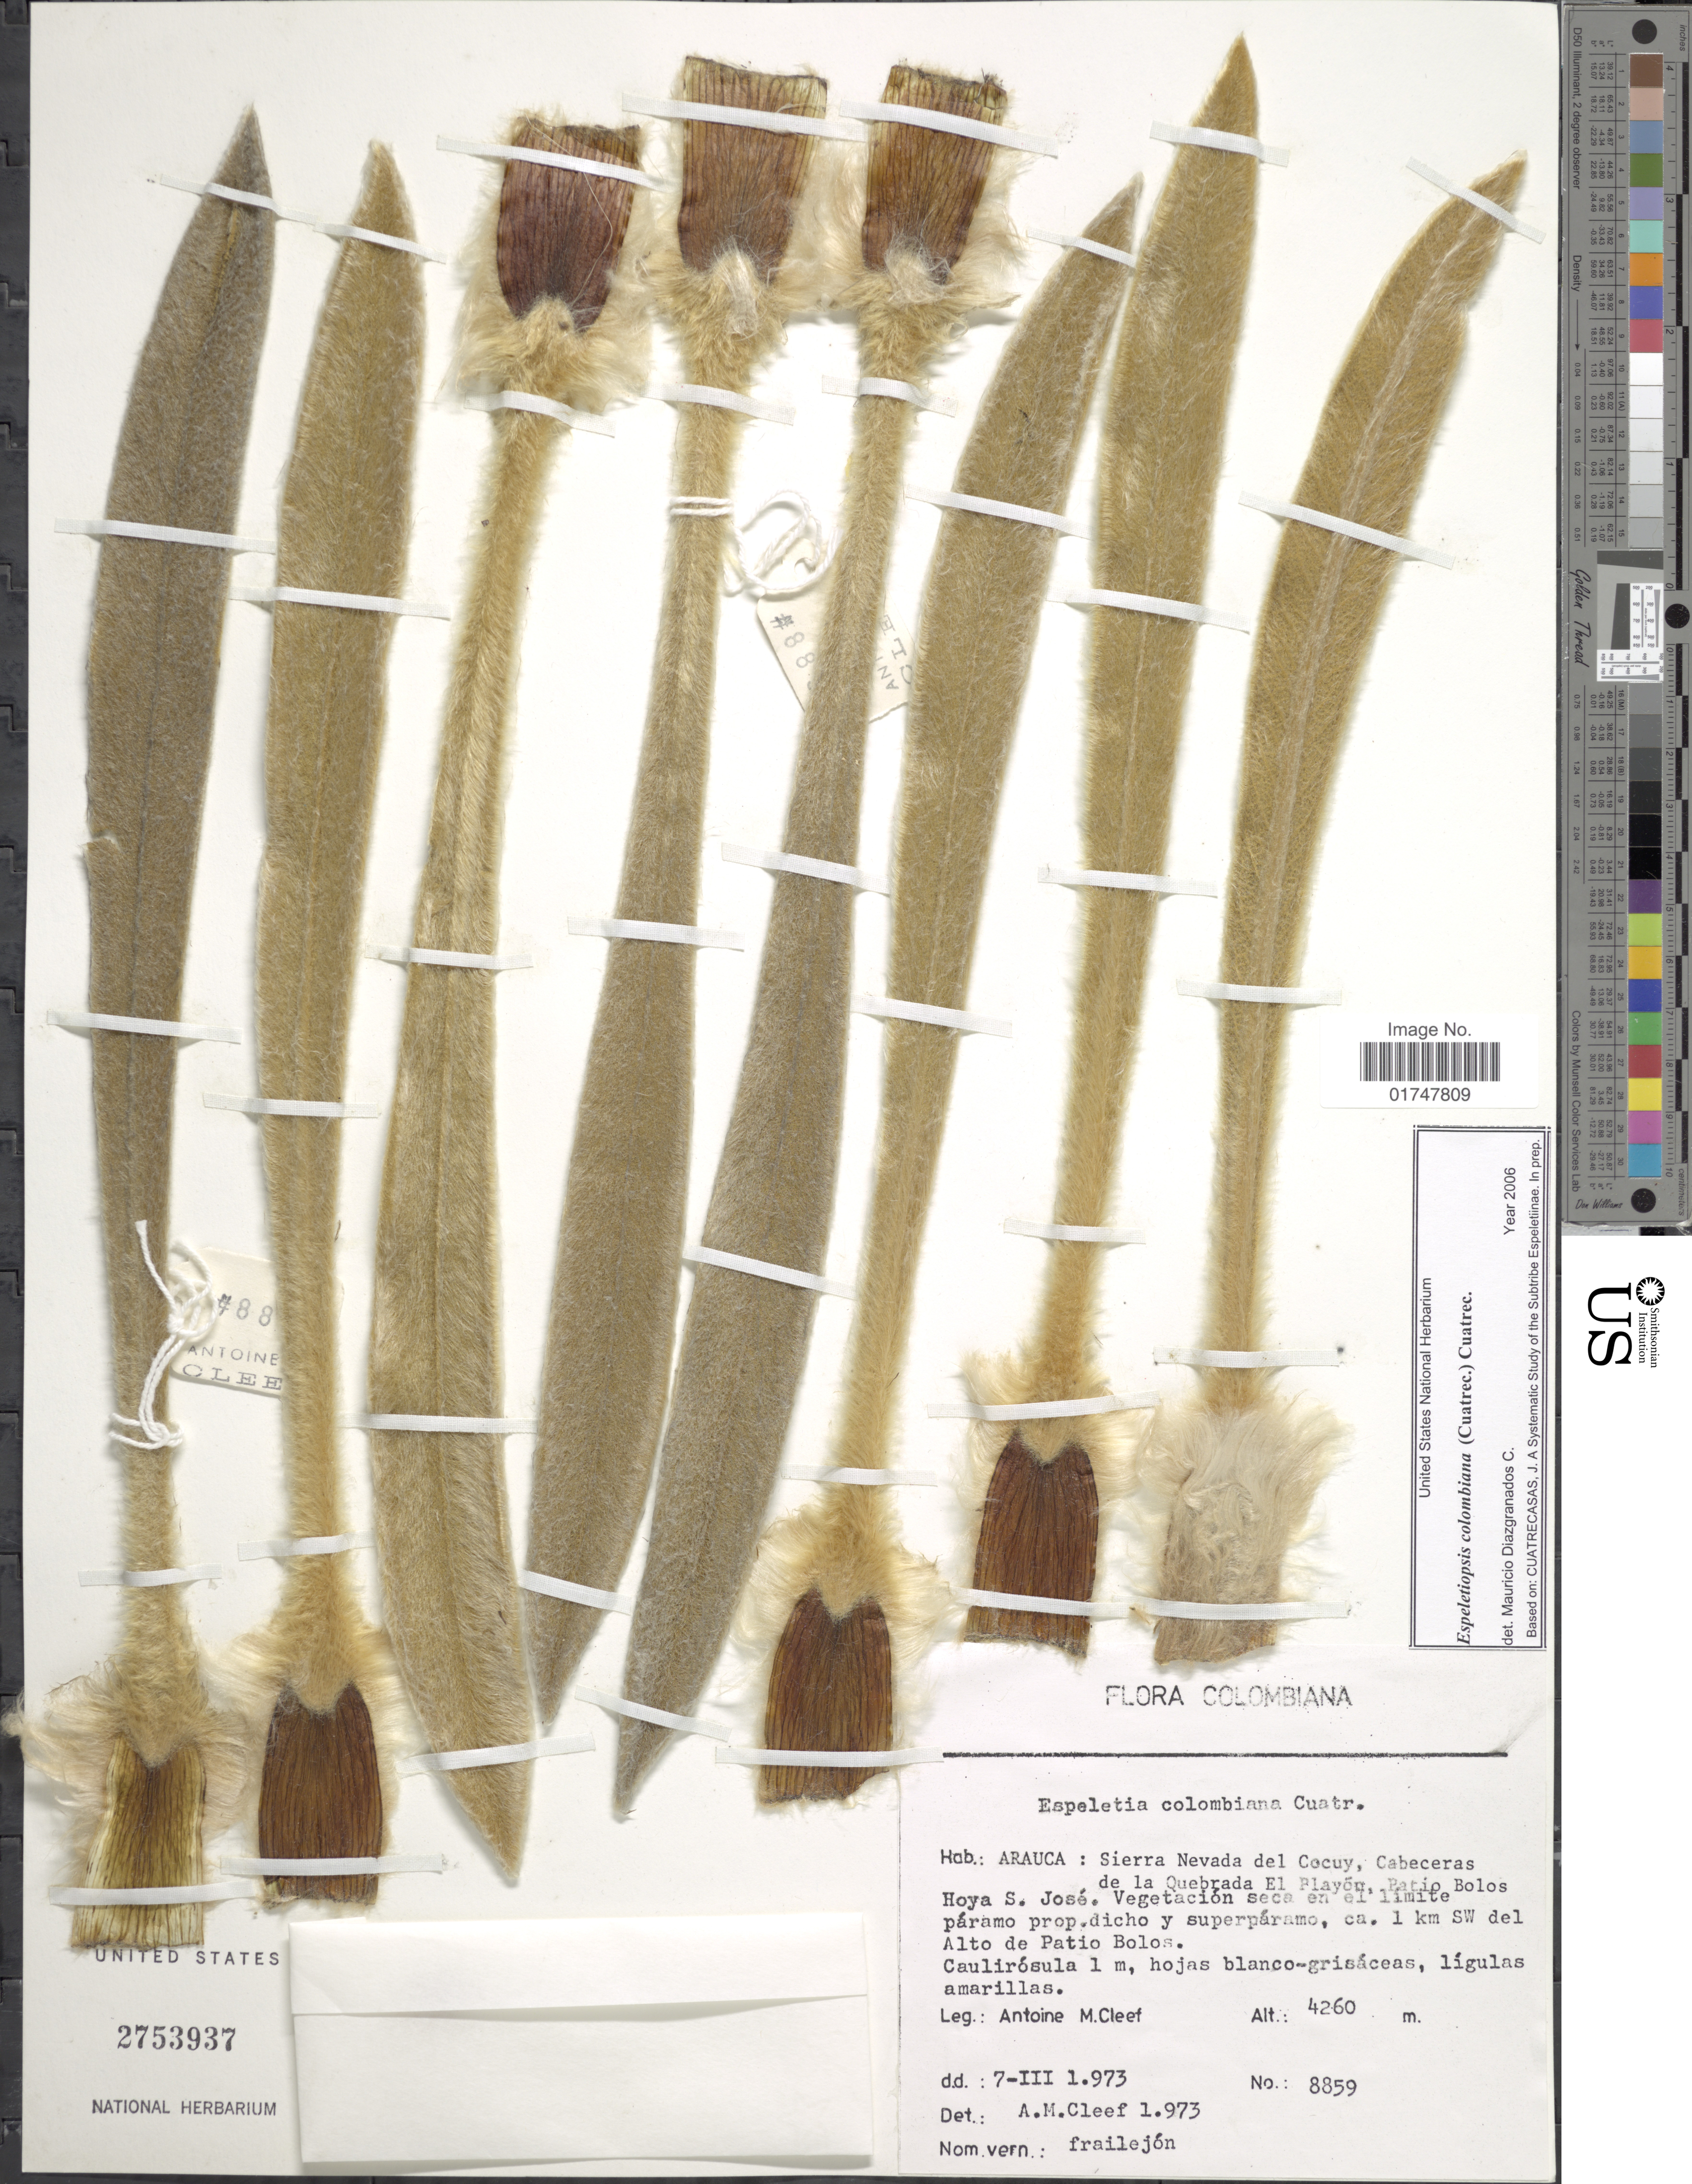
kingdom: Plantae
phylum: Tracheophyta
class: Magnoliopsida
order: Asterales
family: Asteraceae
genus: Espeletiopsis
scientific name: Espeletiopsis colombiana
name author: (Cuatrec.) Cuatrec.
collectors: A. M. Cleef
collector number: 8859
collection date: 1973-03-07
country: Colombia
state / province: Arauca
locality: Sierra Nevada del Cocuy, Cabeceras de la Quebrada El Playón, Patio Bolos Hoya S. José, ca. 1 km SW del Alto de Patio Bolos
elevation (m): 4260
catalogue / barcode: US 2753937